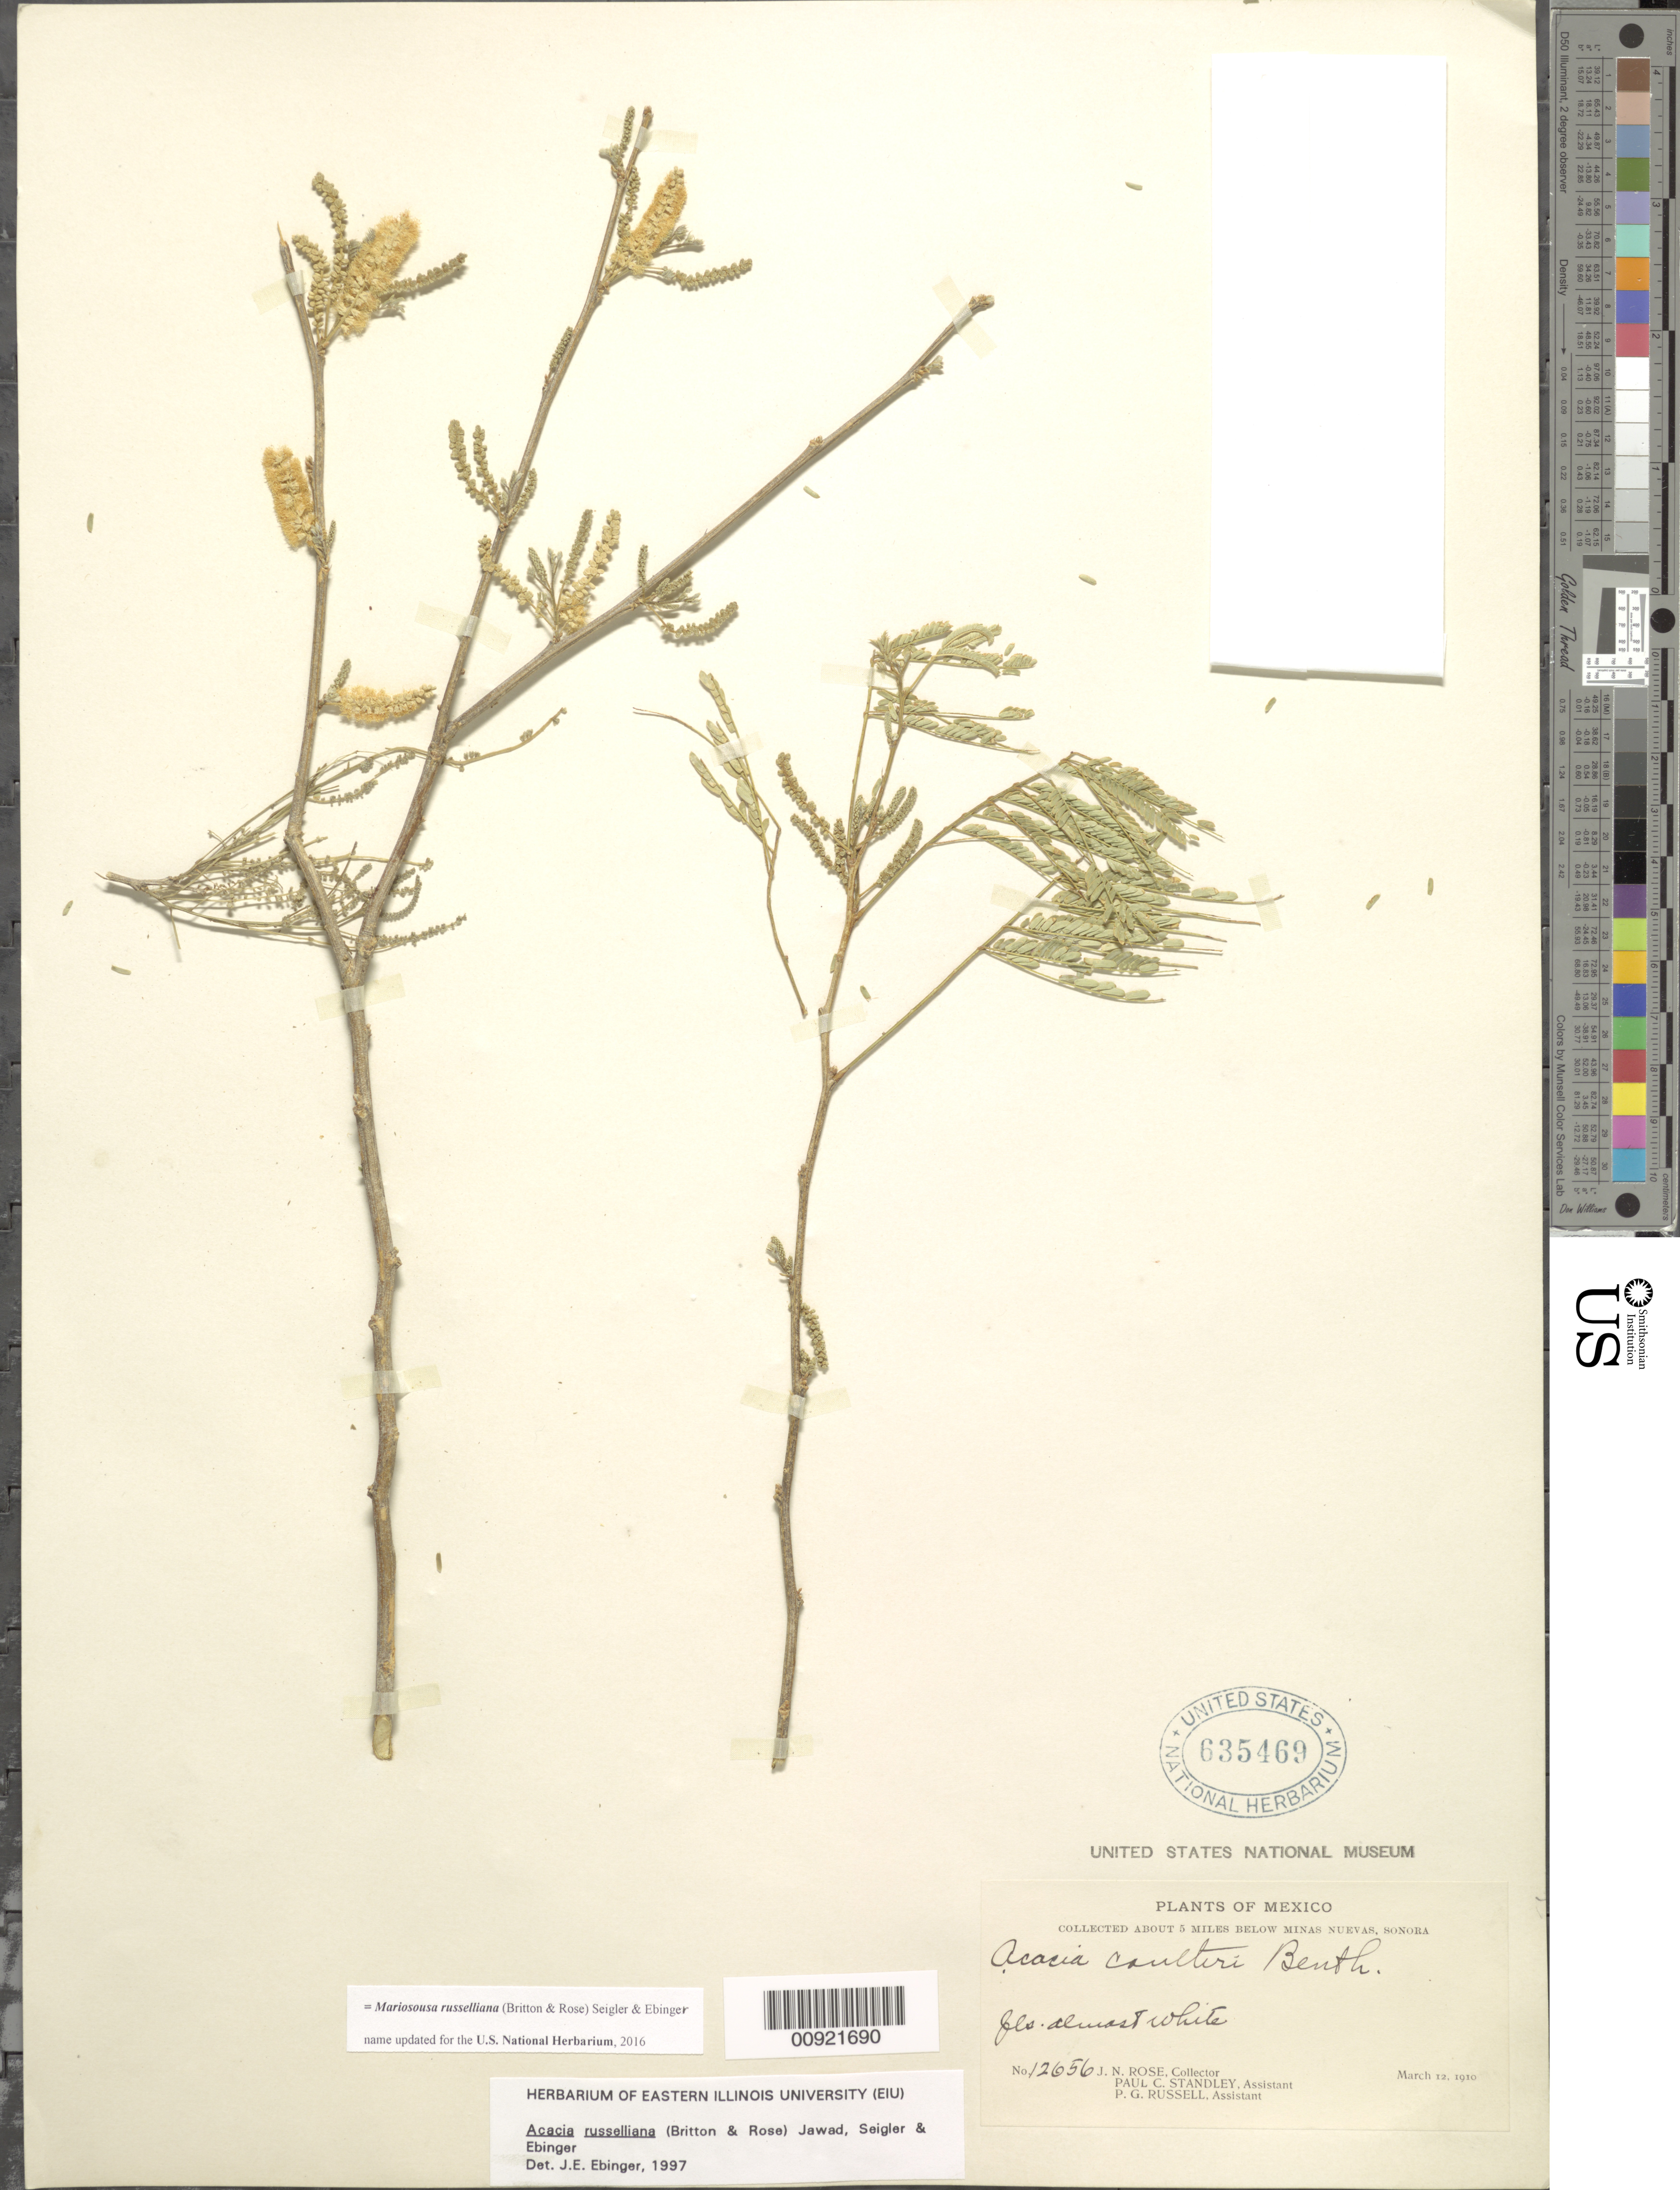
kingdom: Plantae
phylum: Tracheophyta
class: Magnoliopsida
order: Fabales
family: Fabaceae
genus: Mariosousa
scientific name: Mariosousa russelliana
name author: (Britton & Rose) Seigler & Ebinger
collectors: J. N. Rose, P. C. Standley & P. G. Russell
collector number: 12656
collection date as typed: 12 Mar 1910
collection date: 1910-03-12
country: Mexico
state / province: Sonora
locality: About 5 miles below Minas Nuevas, Sonora.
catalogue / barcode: US 635469